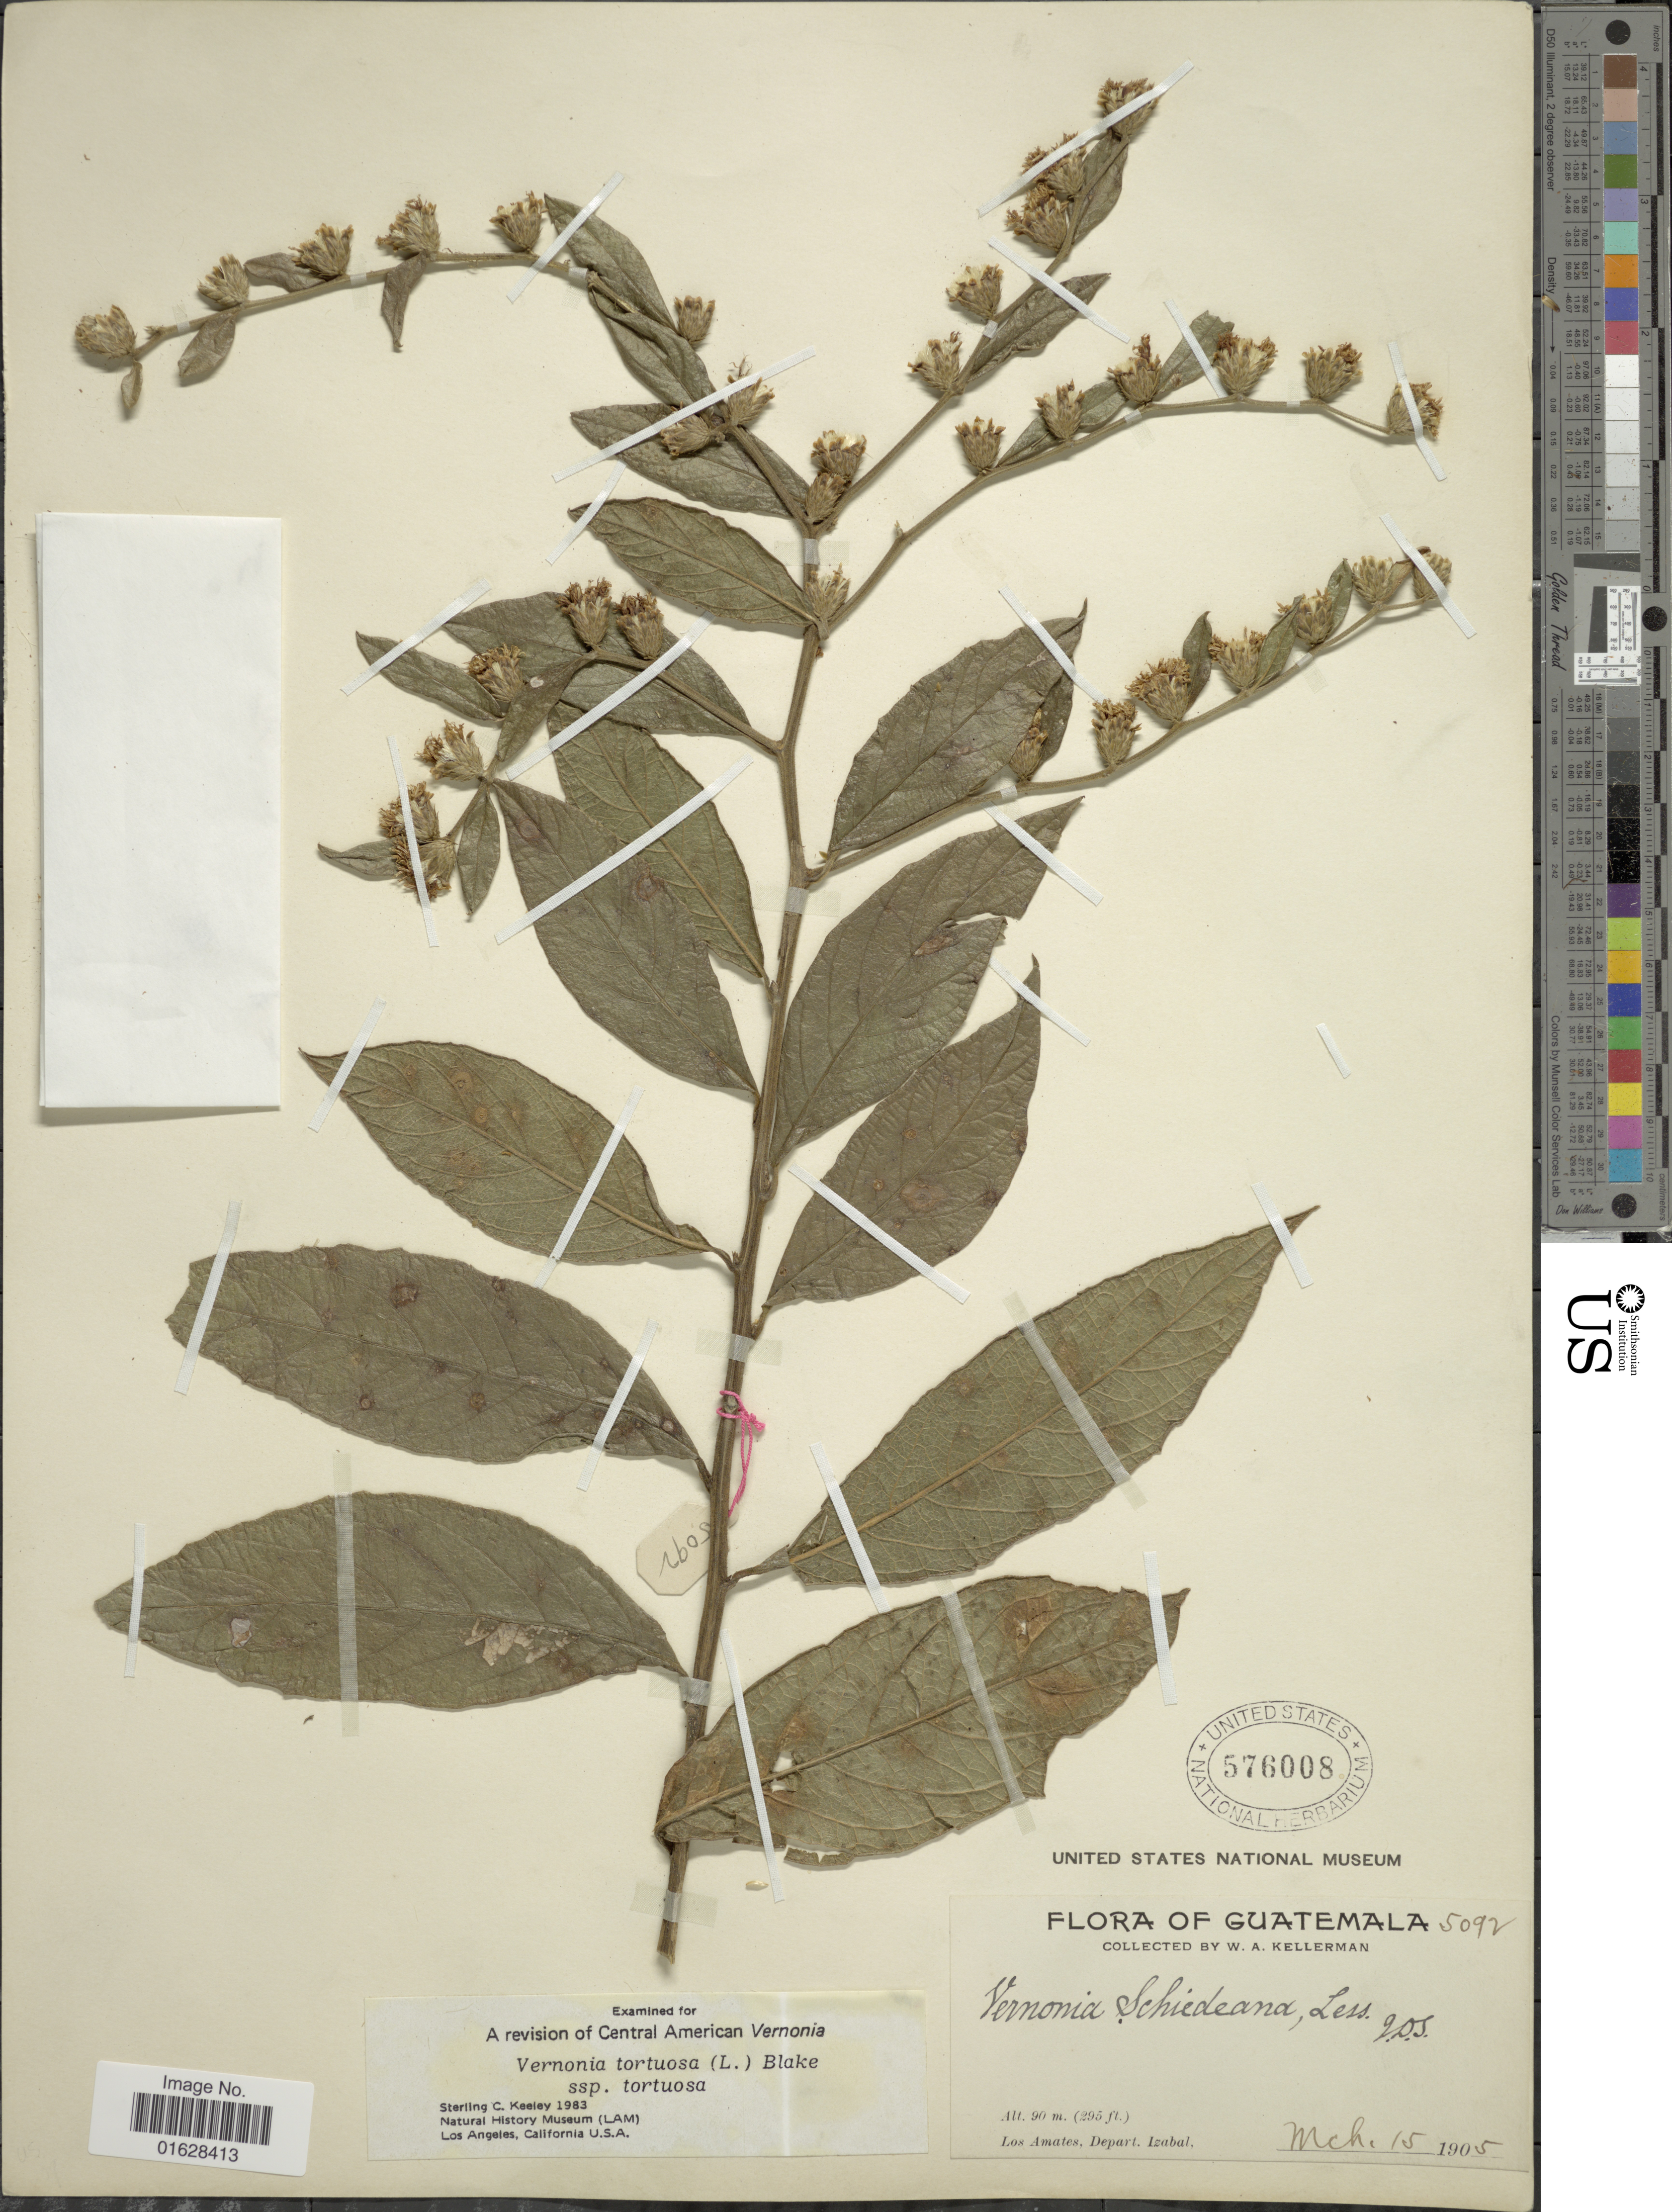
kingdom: Plantae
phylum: Tracheophyta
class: Magnoliopsida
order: Asterales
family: Asteraceae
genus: Lepidaploa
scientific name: Lepidaploa tortuosa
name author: (L.) H. Rob.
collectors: W. Kellerman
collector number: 5092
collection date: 1905-03-15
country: Guatemala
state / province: Izabal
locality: Los Amates, Depart. Izabal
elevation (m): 90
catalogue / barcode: US 576008